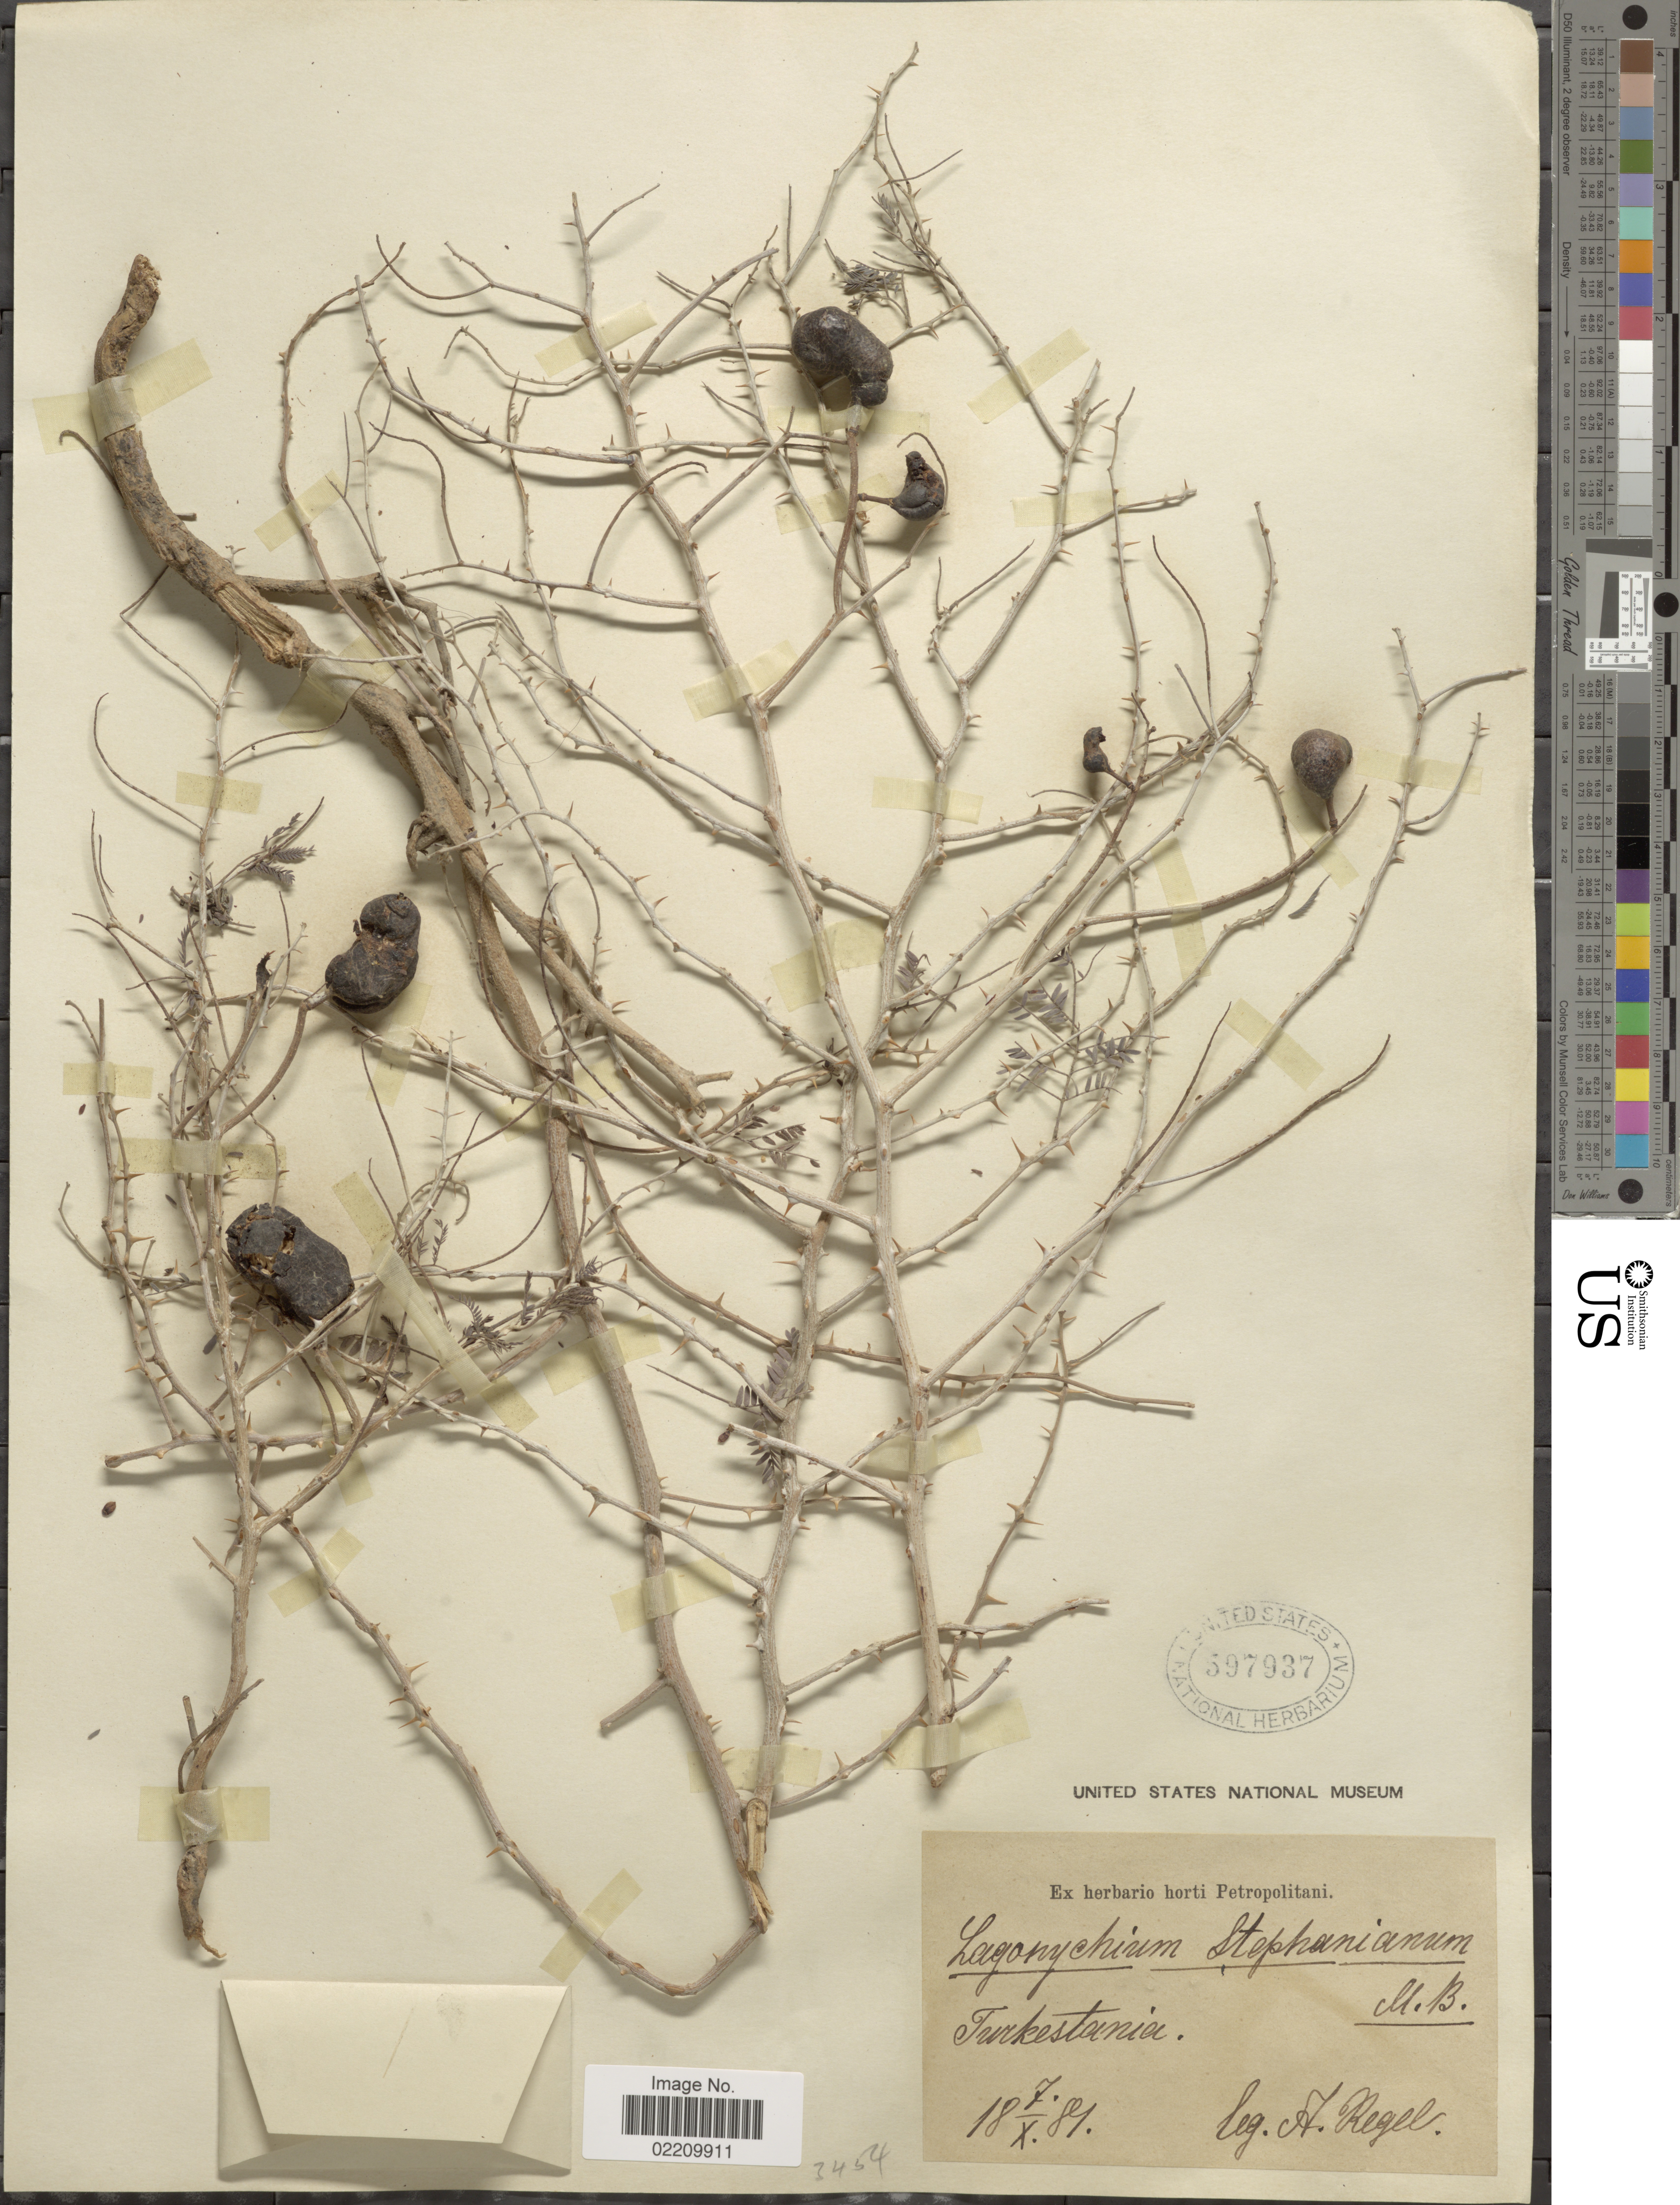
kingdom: Plantae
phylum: Tracheophyta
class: Magnoliopsida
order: Fabales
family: Fabaceae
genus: Prosopis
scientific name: Prosopis farcta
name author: (Banks & Sol.) J.F. Macbr.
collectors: A. Regel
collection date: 1881-10-07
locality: Turkestania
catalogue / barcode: US 597937